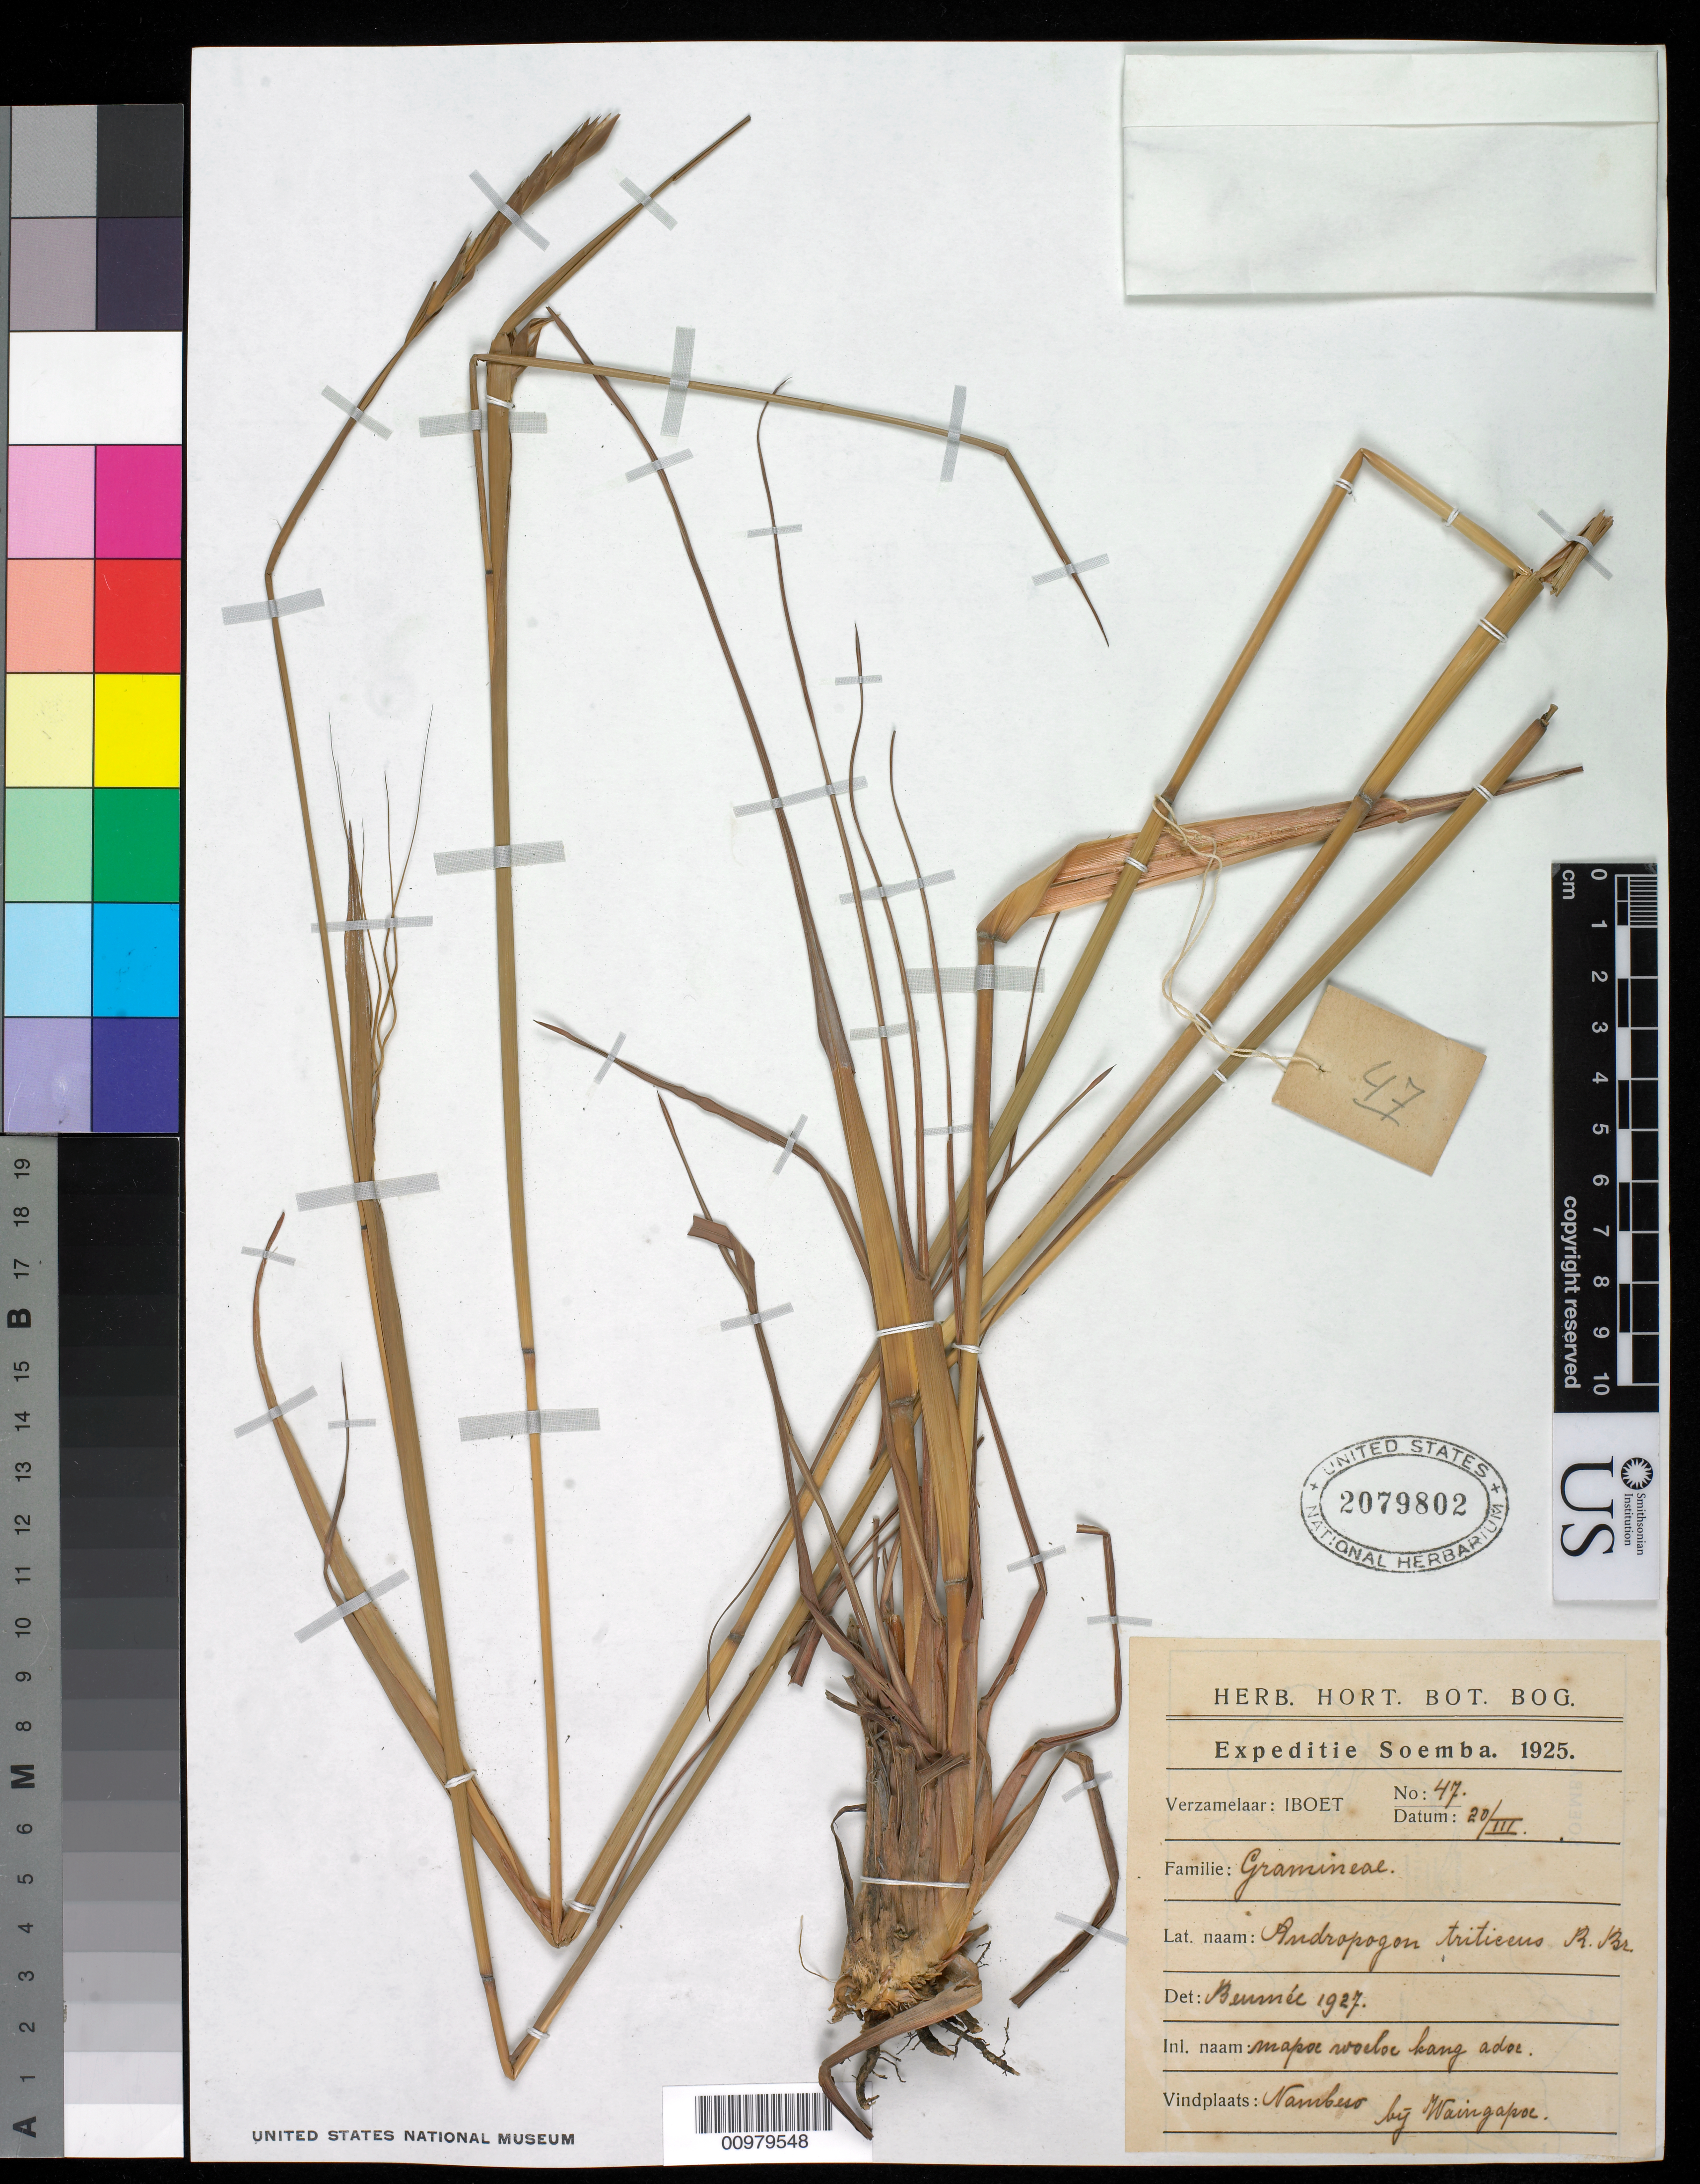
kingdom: Plantae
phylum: Tracheophyta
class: Liliopsida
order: Poales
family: Poaceae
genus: Heteropogon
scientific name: Heteropogon triticeus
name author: (R. Br.) Stapf ex Craib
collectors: -. Iboet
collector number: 47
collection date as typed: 20 Mar 1925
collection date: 1925-03-20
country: Indonesia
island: Lesser Sunda Is.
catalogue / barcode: US 2079802